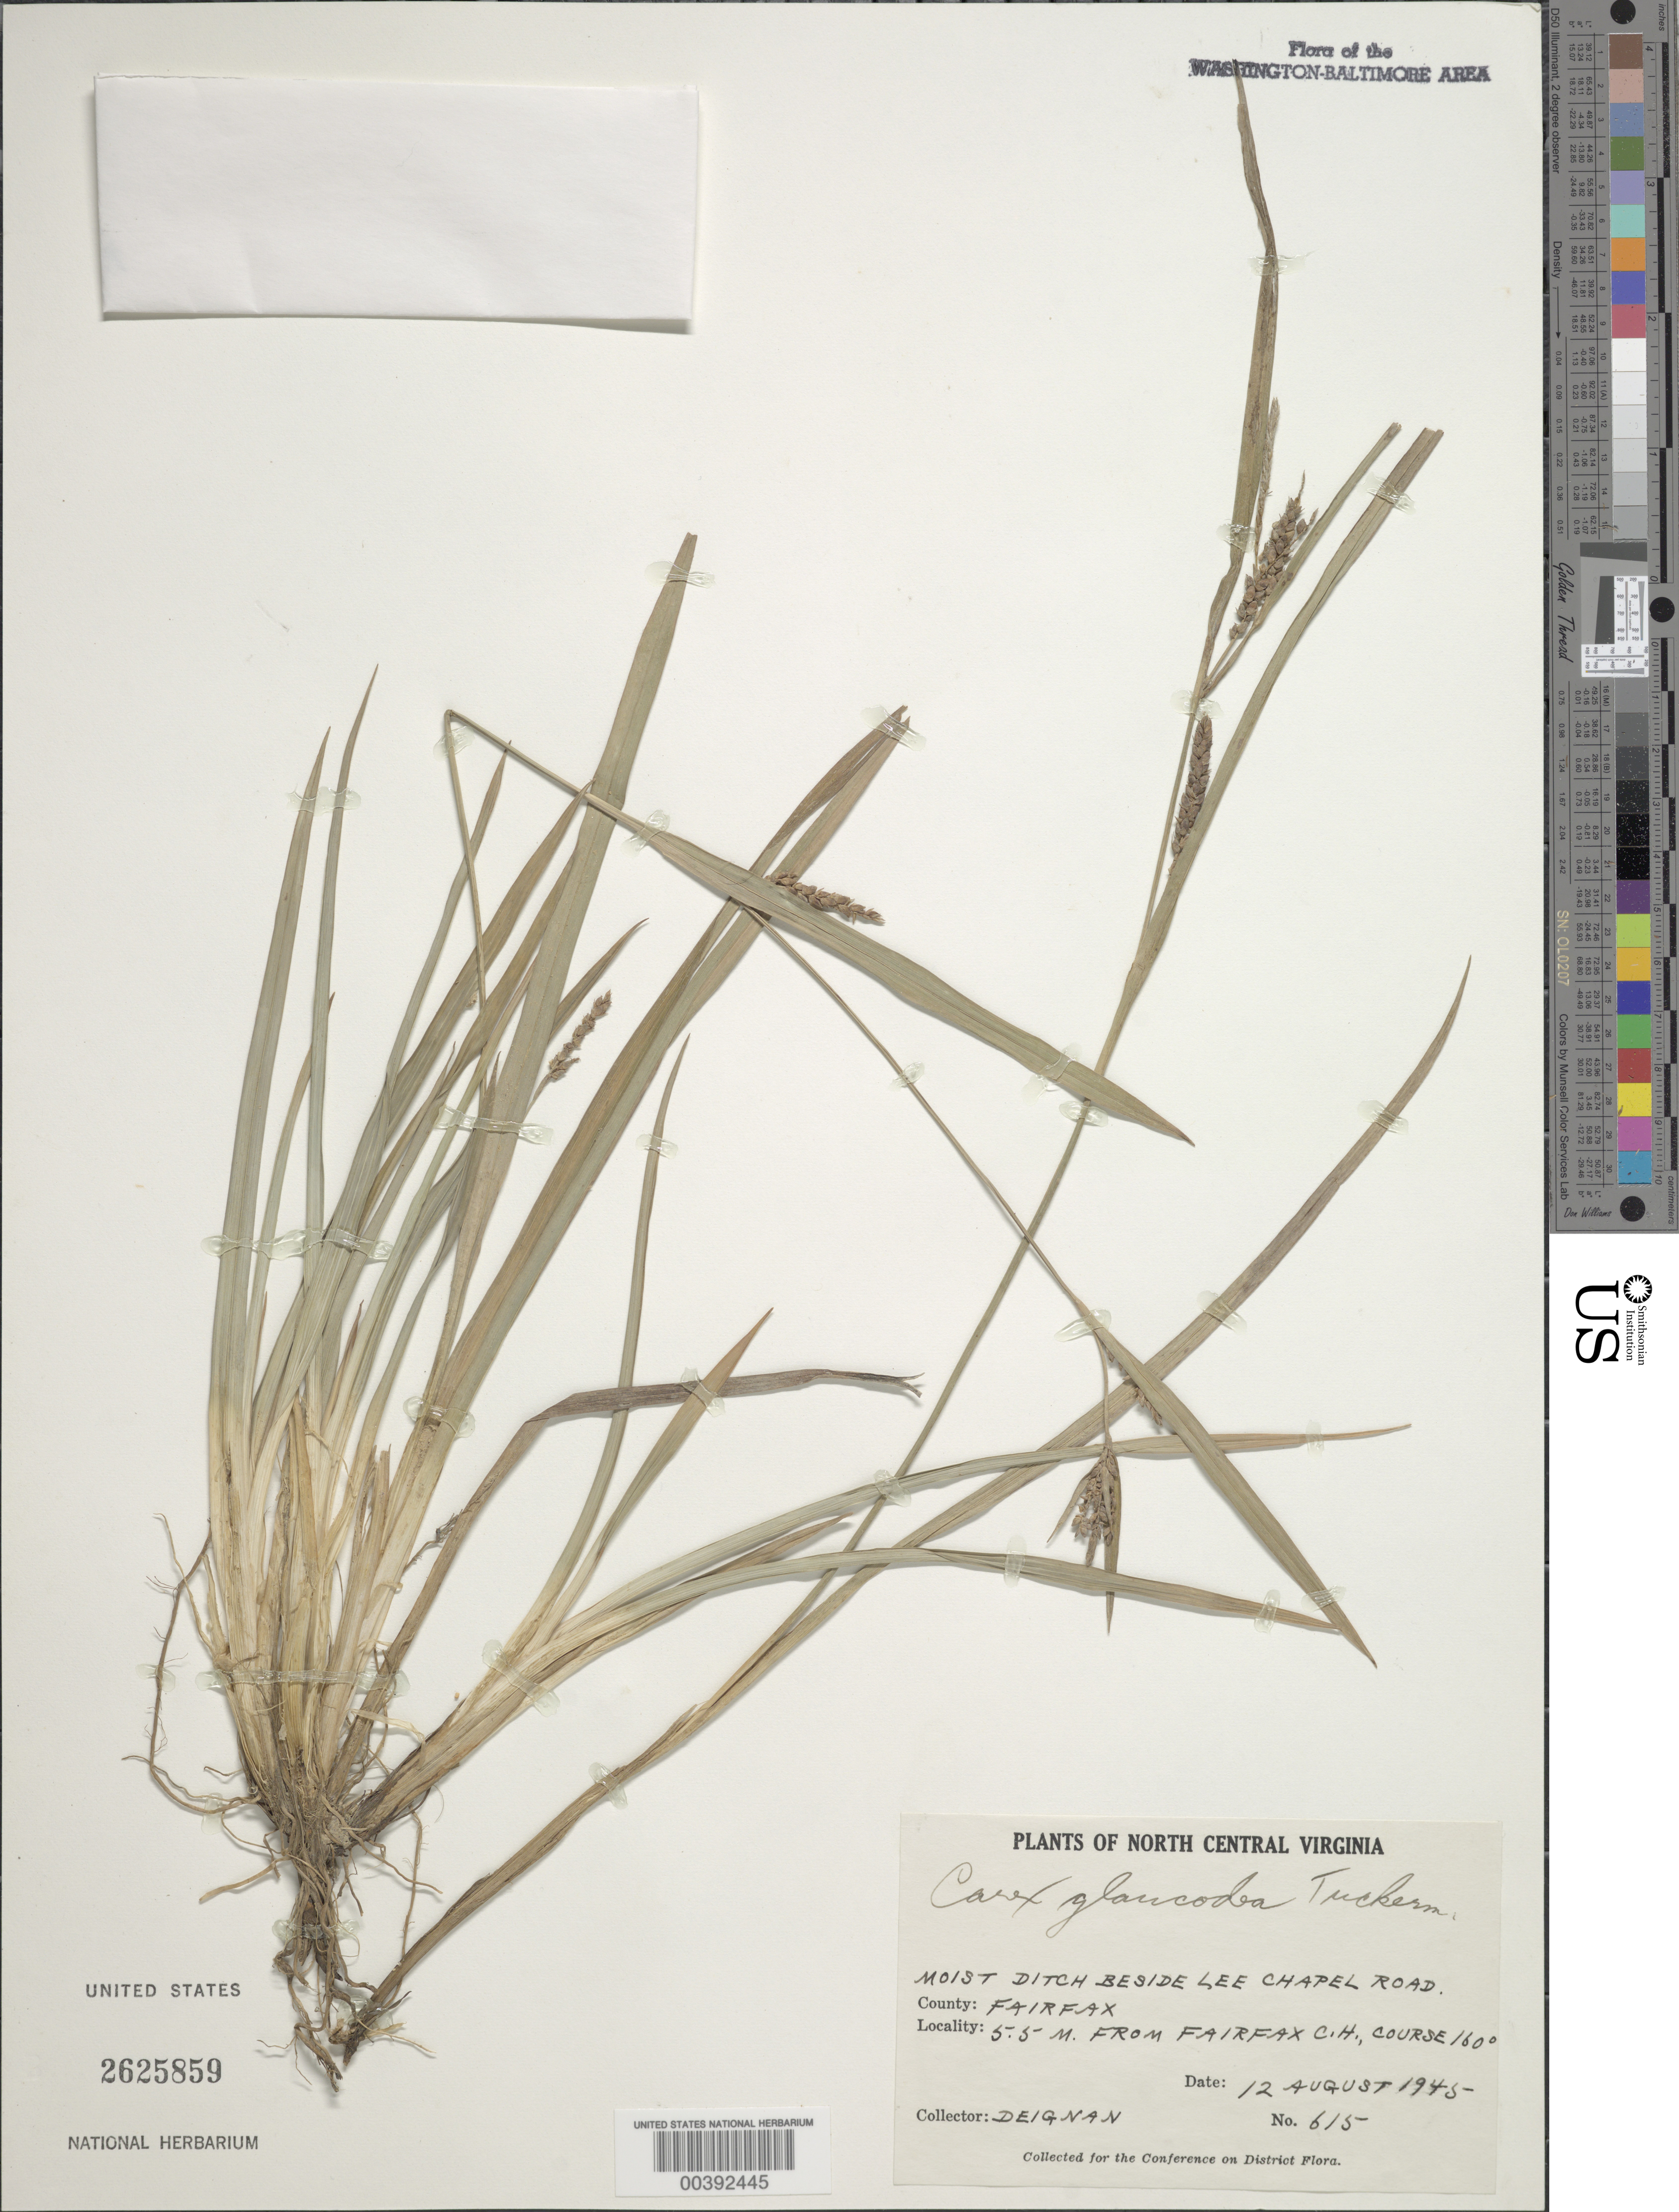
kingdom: Plantae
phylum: Tracheophyta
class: Liliopsida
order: Poales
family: Cyperaceae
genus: Carex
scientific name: Carex glaucodea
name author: Tuck. ex Olney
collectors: H. Deignan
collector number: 615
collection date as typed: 12 Aug 1945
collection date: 1945-08-12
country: United States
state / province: Virginia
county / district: Fairfax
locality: Lee Chapel Road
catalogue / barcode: US 2625859